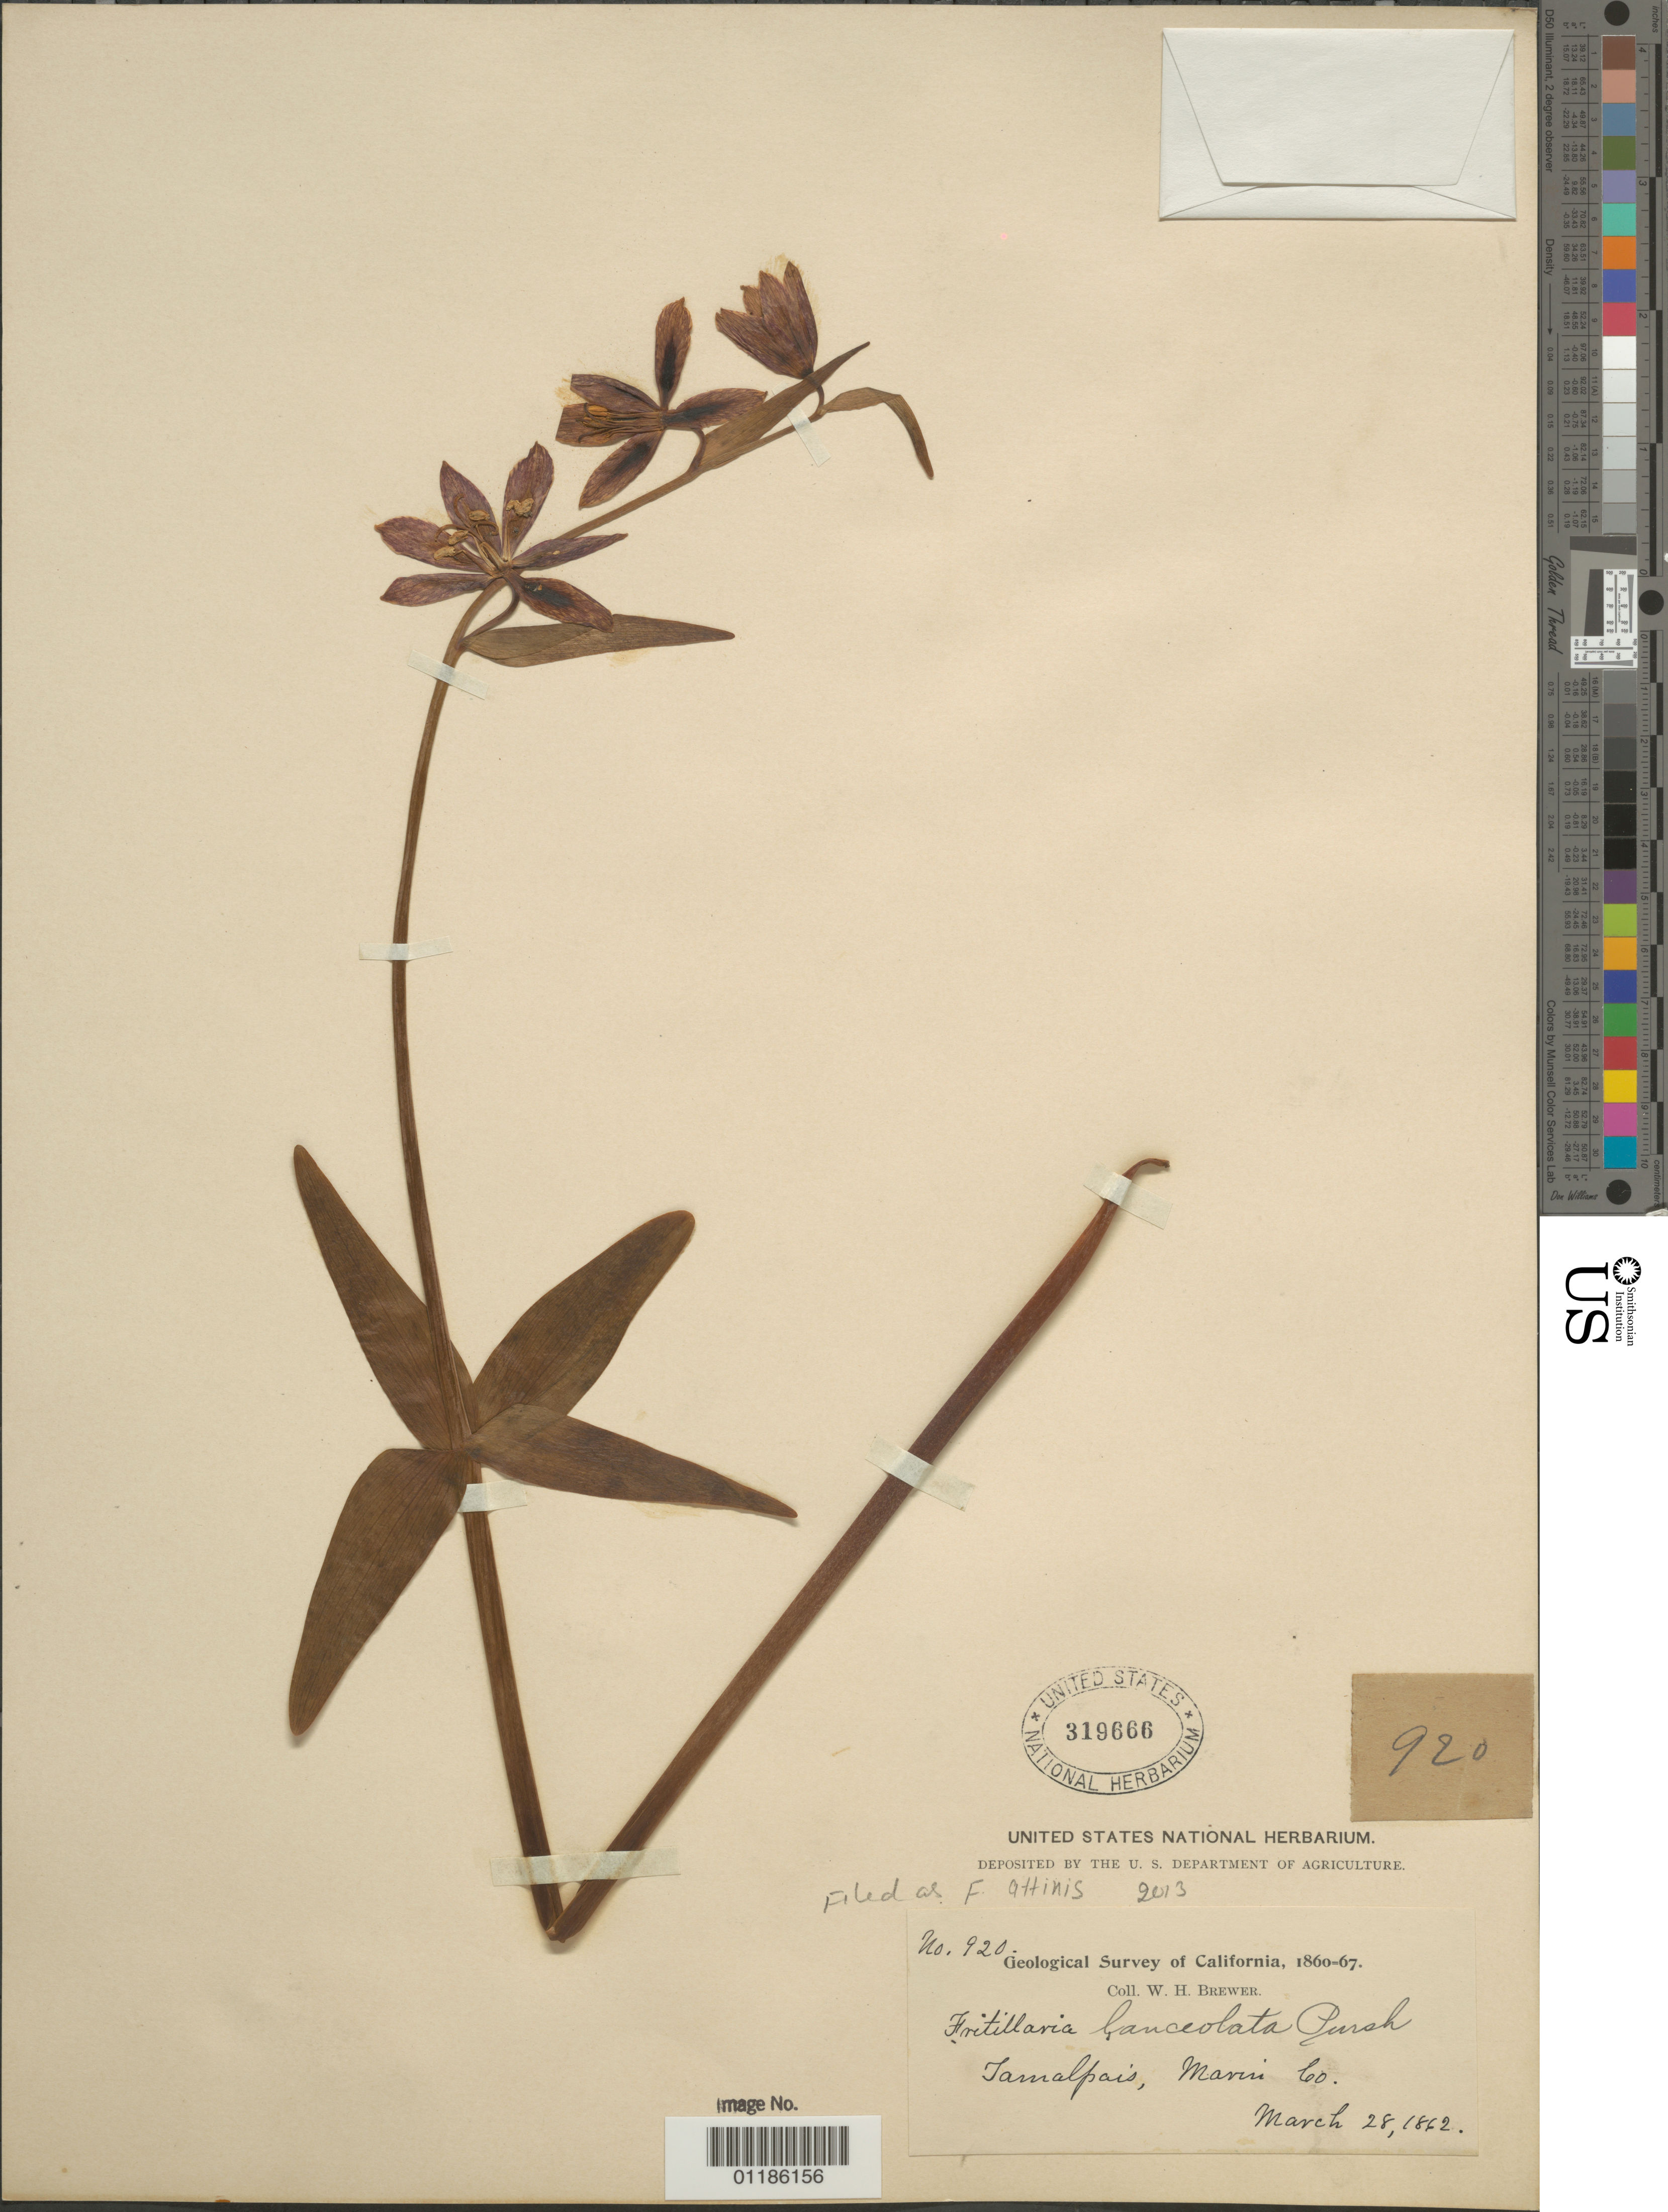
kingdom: Plantae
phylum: Tracheophyta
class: Liliopsida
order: Liliales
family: Liliaceae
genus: Fritillaria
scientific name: Fritillaria affinis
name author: (Schult. & Schult. f.) Sealy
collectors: W. H. Brewer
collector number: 920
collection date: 1862-03-28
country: United States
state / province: California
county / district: Marin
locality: Tamalpais.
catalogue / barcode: US 319666